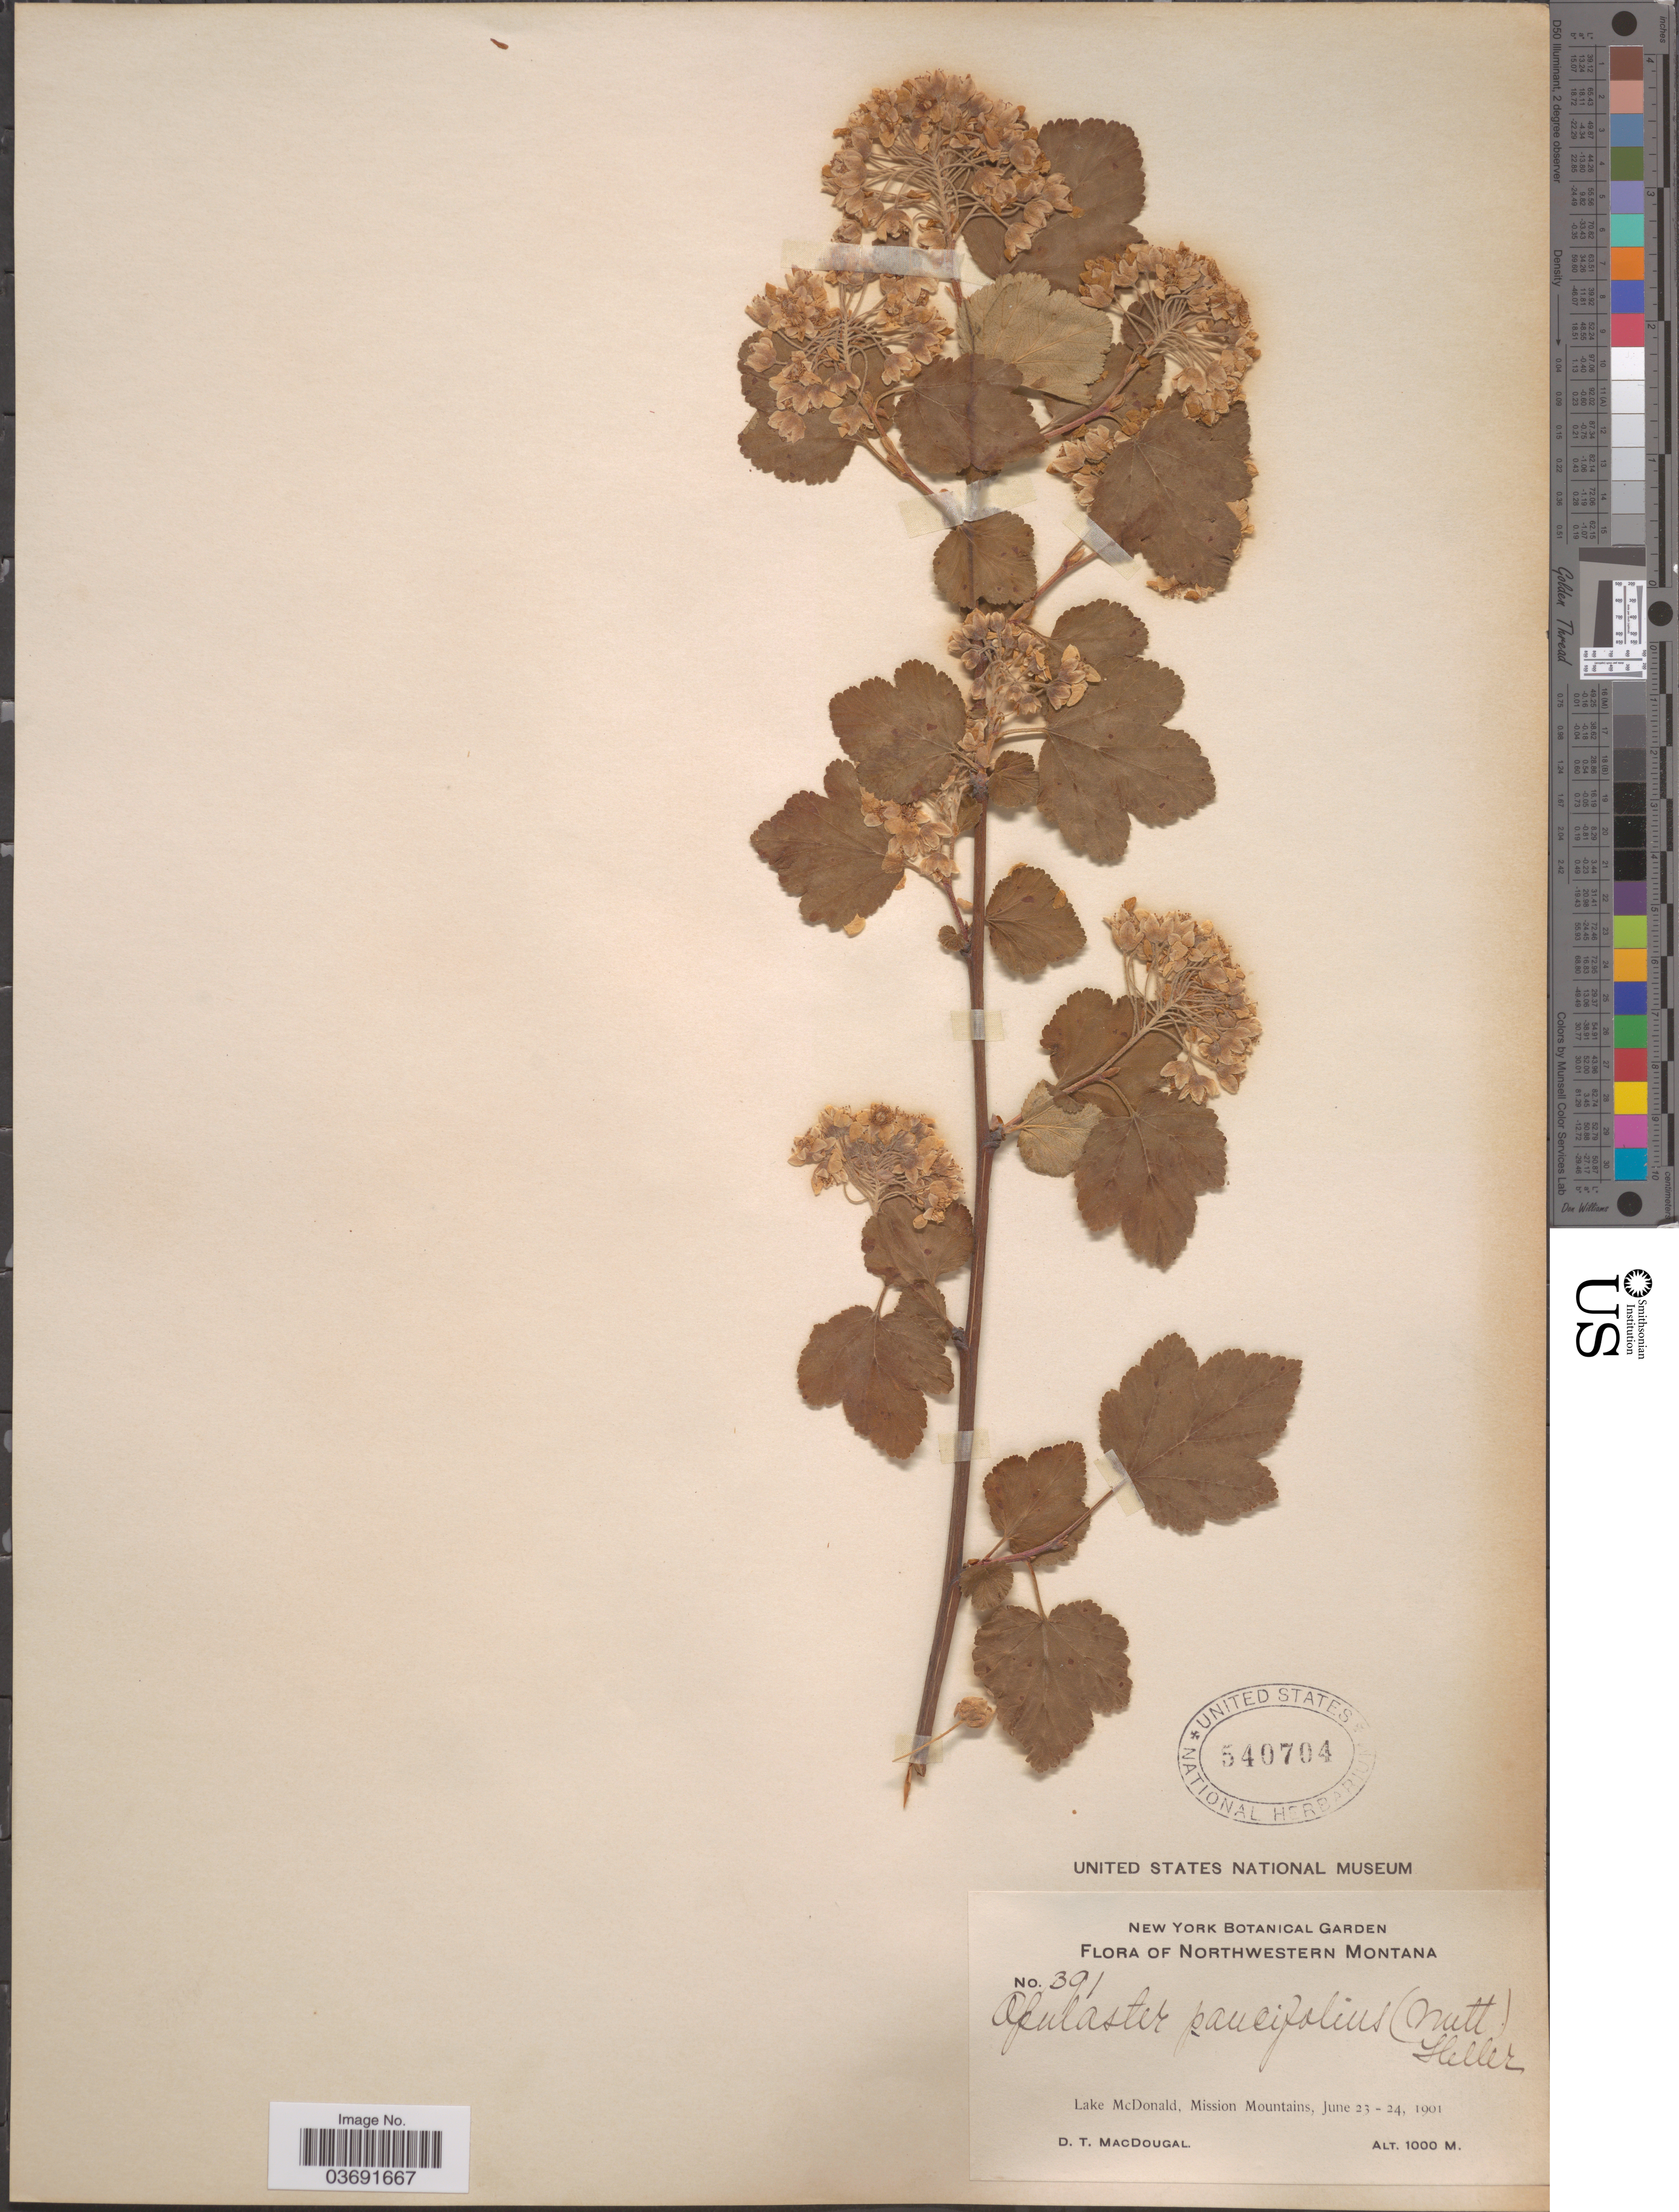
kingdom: Plantae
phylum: Tracheophyta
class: Magnoliopsida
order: Rosales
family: Rosaceae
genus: Physocarpus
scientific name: Physocarpus malvaceus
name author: (Greene) Kuntze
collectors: D. T. MacDougal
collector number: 391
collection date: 1901-06-23/1901-06-24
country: United States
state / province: Montana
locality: Northwestern Montana. Lake McDonald, Mission Mountains.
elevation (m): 1000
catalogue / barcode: US 540704